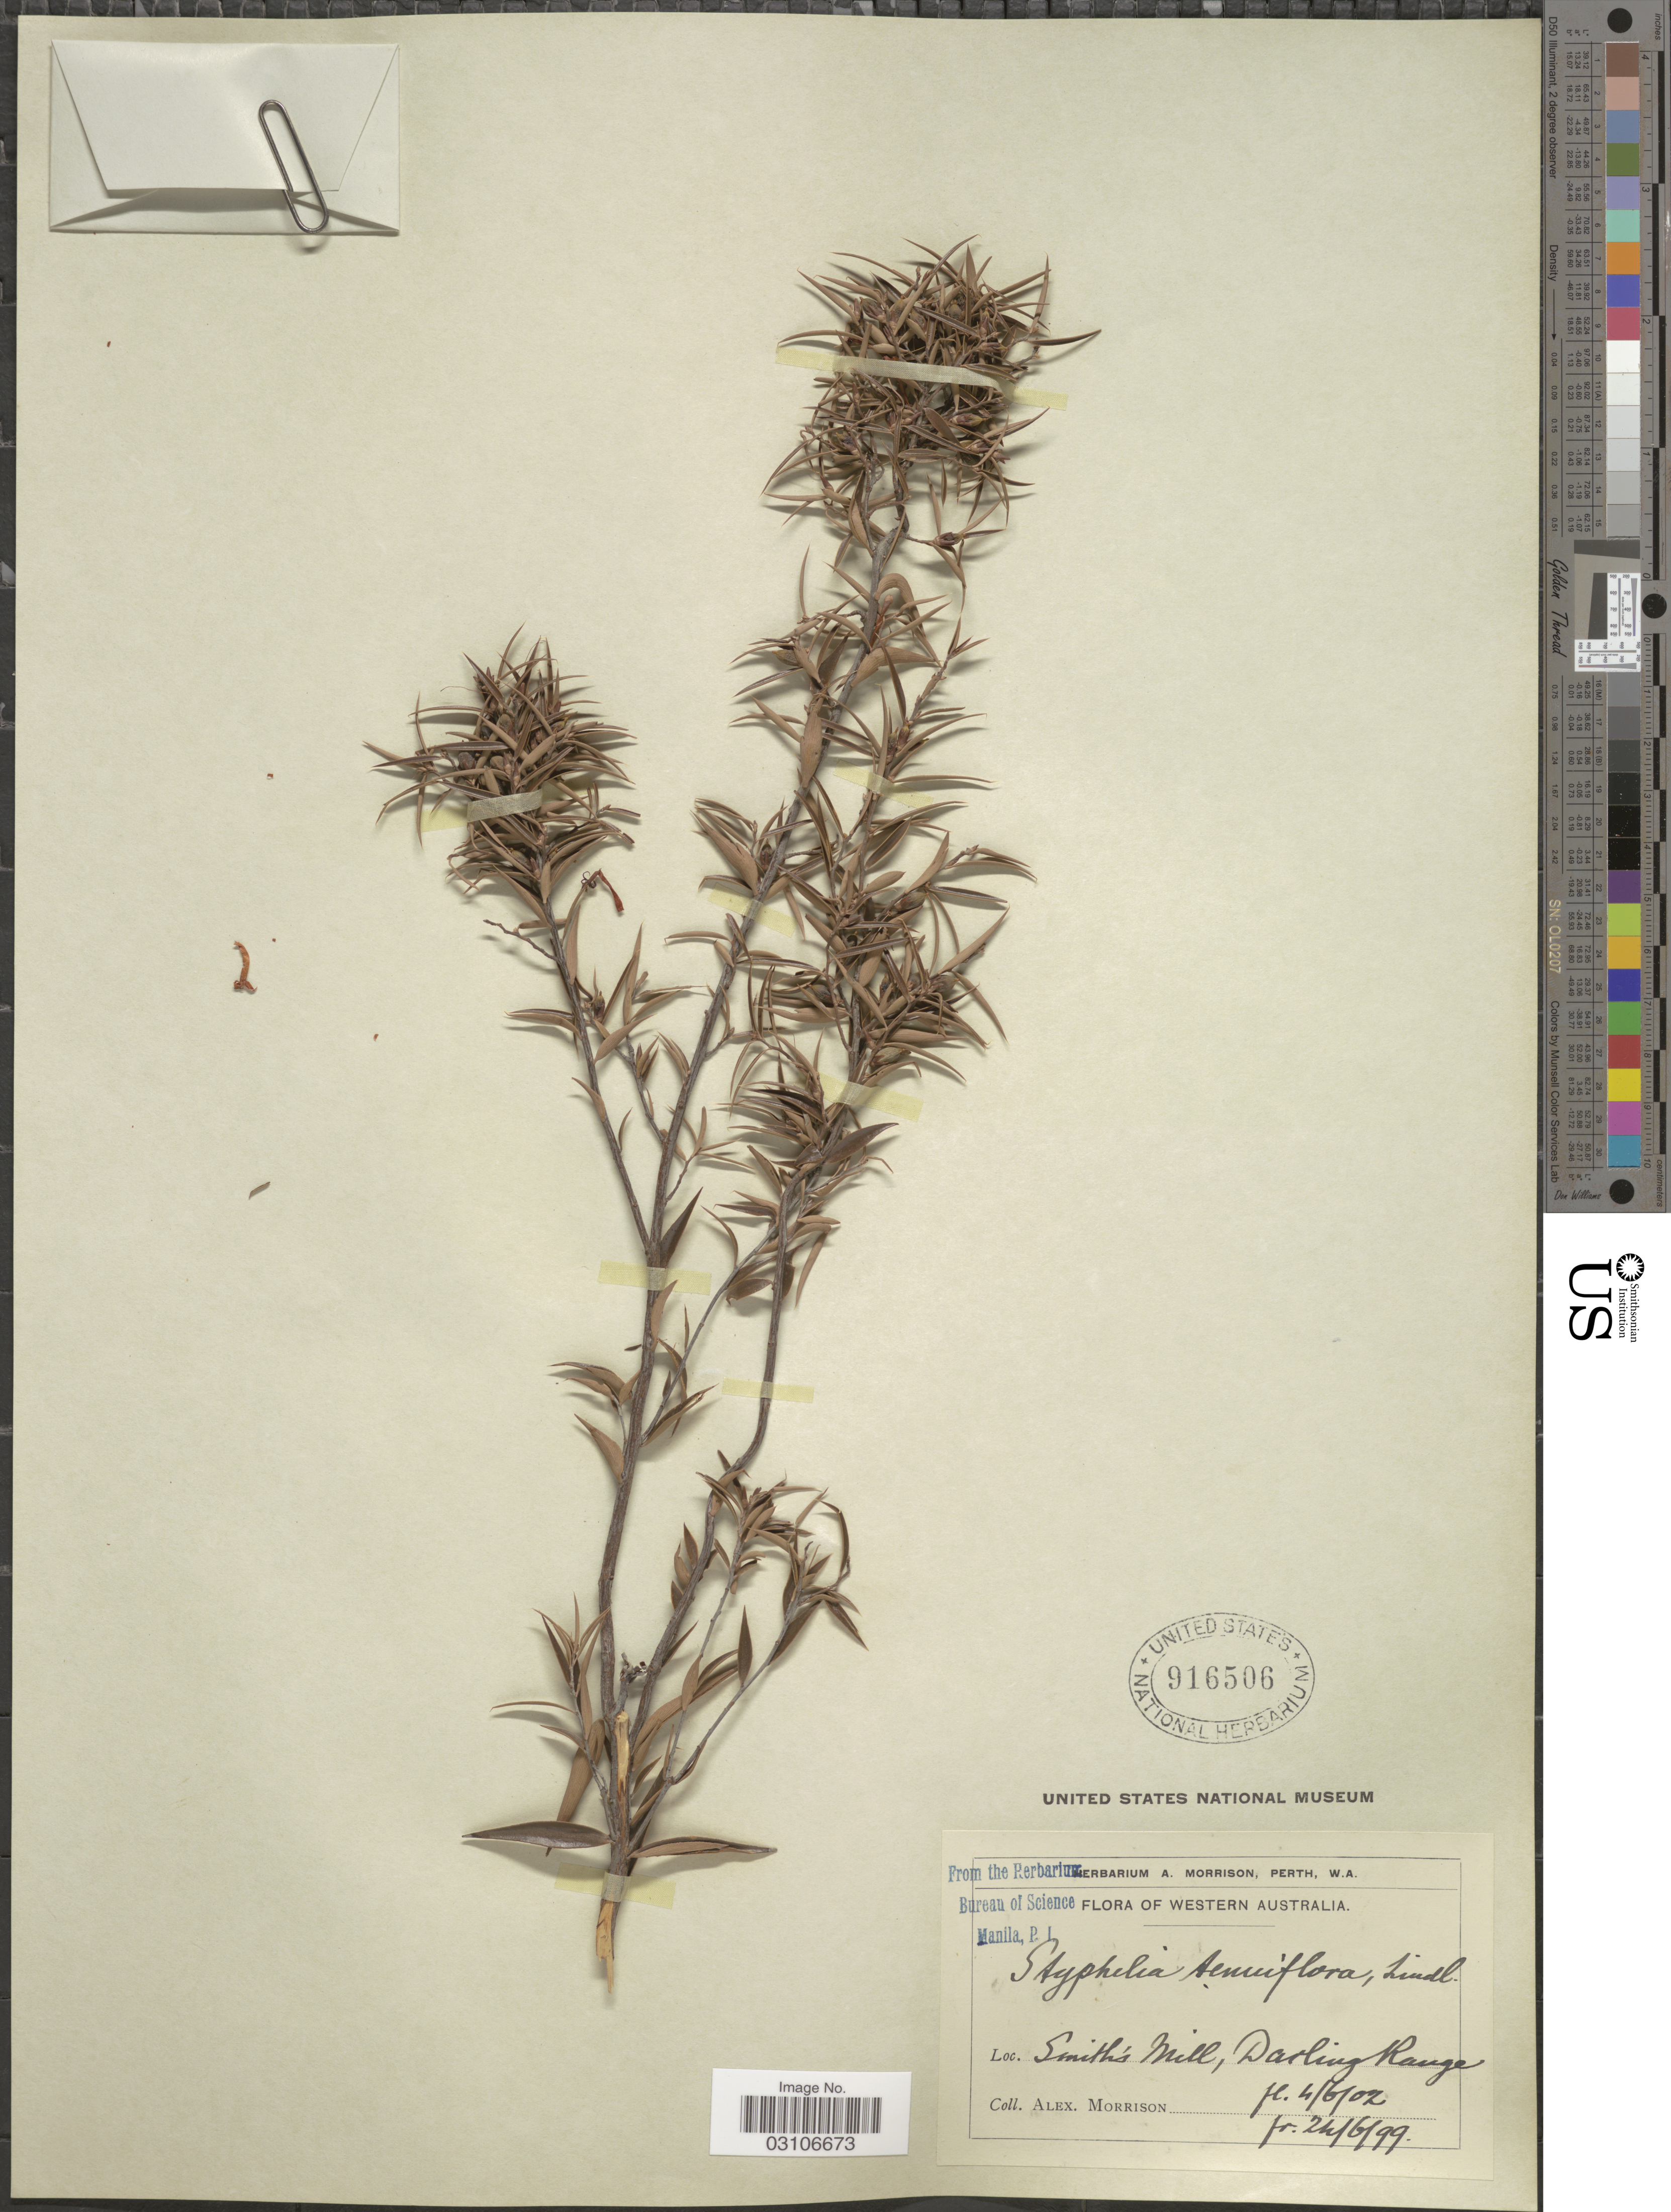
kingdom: Plantae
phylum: Tracheophyta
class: Magnoliopsida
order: Ericales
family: Ericaceae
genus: Styphelia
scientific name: Styphelia tenuiflora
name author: Benth.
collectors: A. Morrison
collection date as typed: Transcribed d/m/y: 24/6/99 to 4/6/2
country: Australia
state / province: Western Australia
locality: Smith's Mill, Darling Range.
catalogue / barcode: US 916506